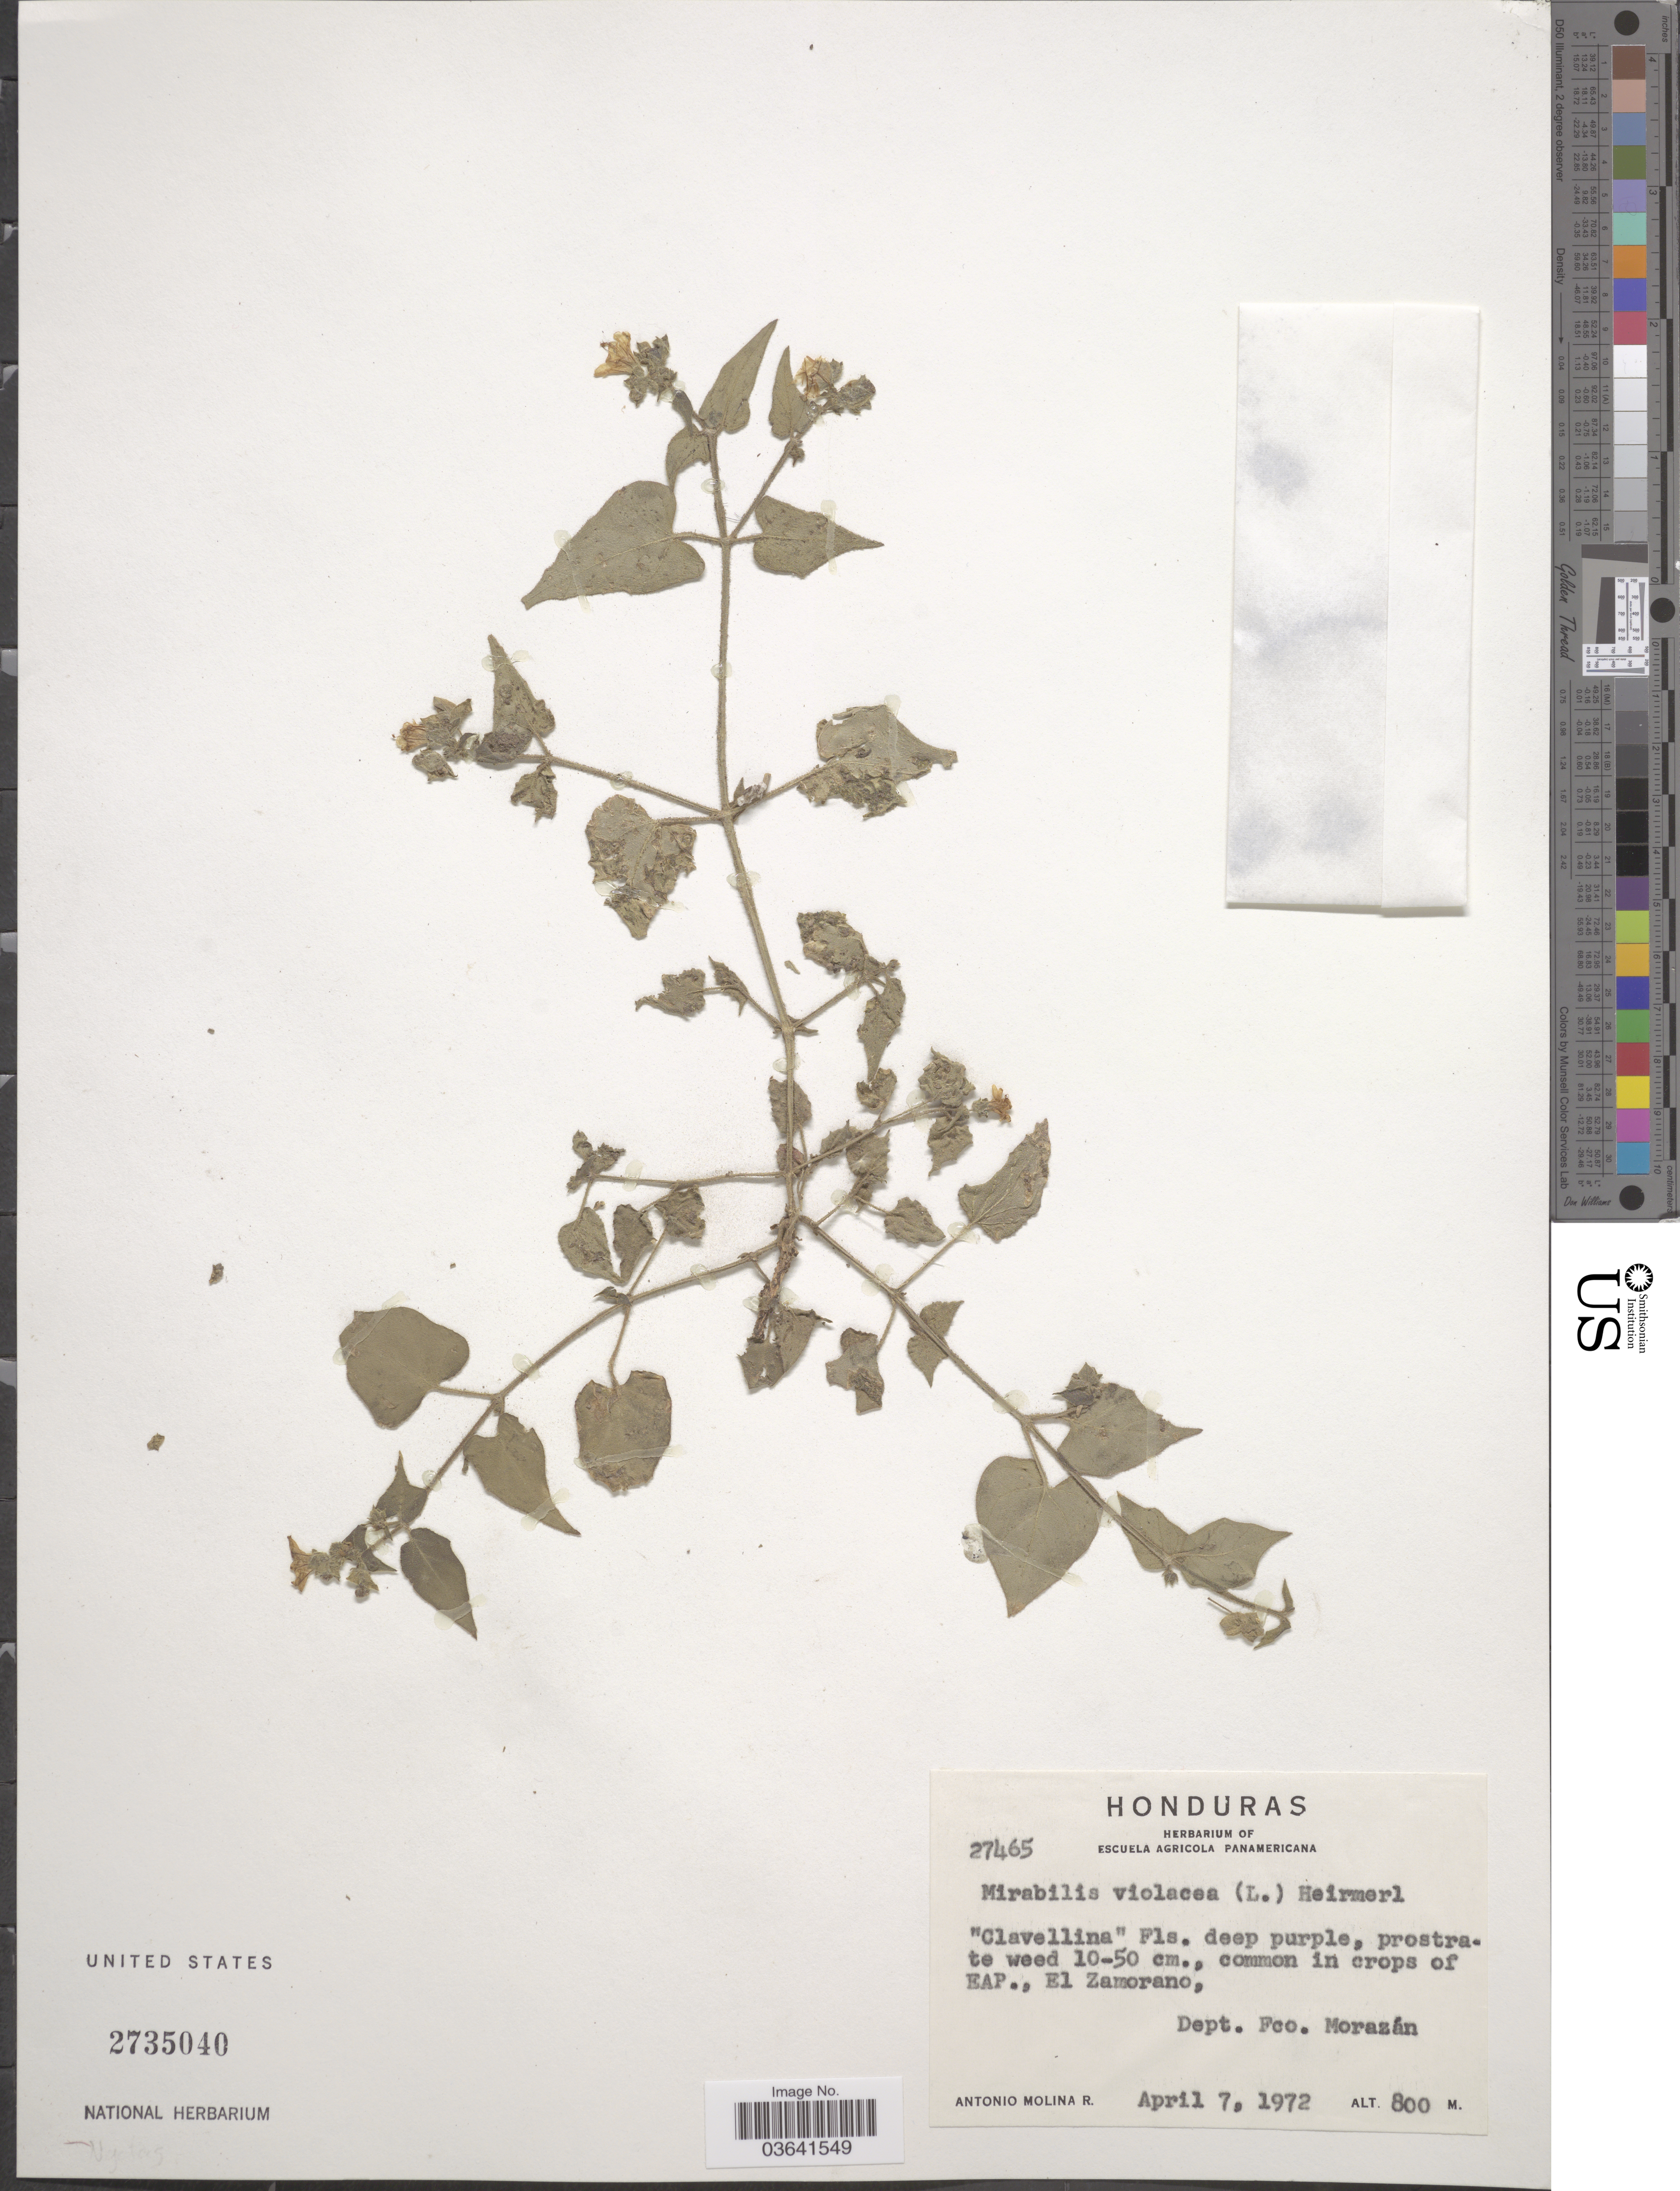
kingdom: Plantae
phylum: Tracheophyta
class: Magnoliopsida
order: Caryophyllales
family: Nyctaginaceae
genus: Mirabilis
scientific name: Mirabilis violacea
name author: (L.) Heimerl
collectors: A. Molina R.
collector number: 27465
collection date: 1972-04-07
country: Honduras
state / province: Fco. Morazán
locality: Common in crops of EAP., El Zamorano, Dept. Fco. Morazán.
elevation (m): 800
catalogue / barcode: US 2735040